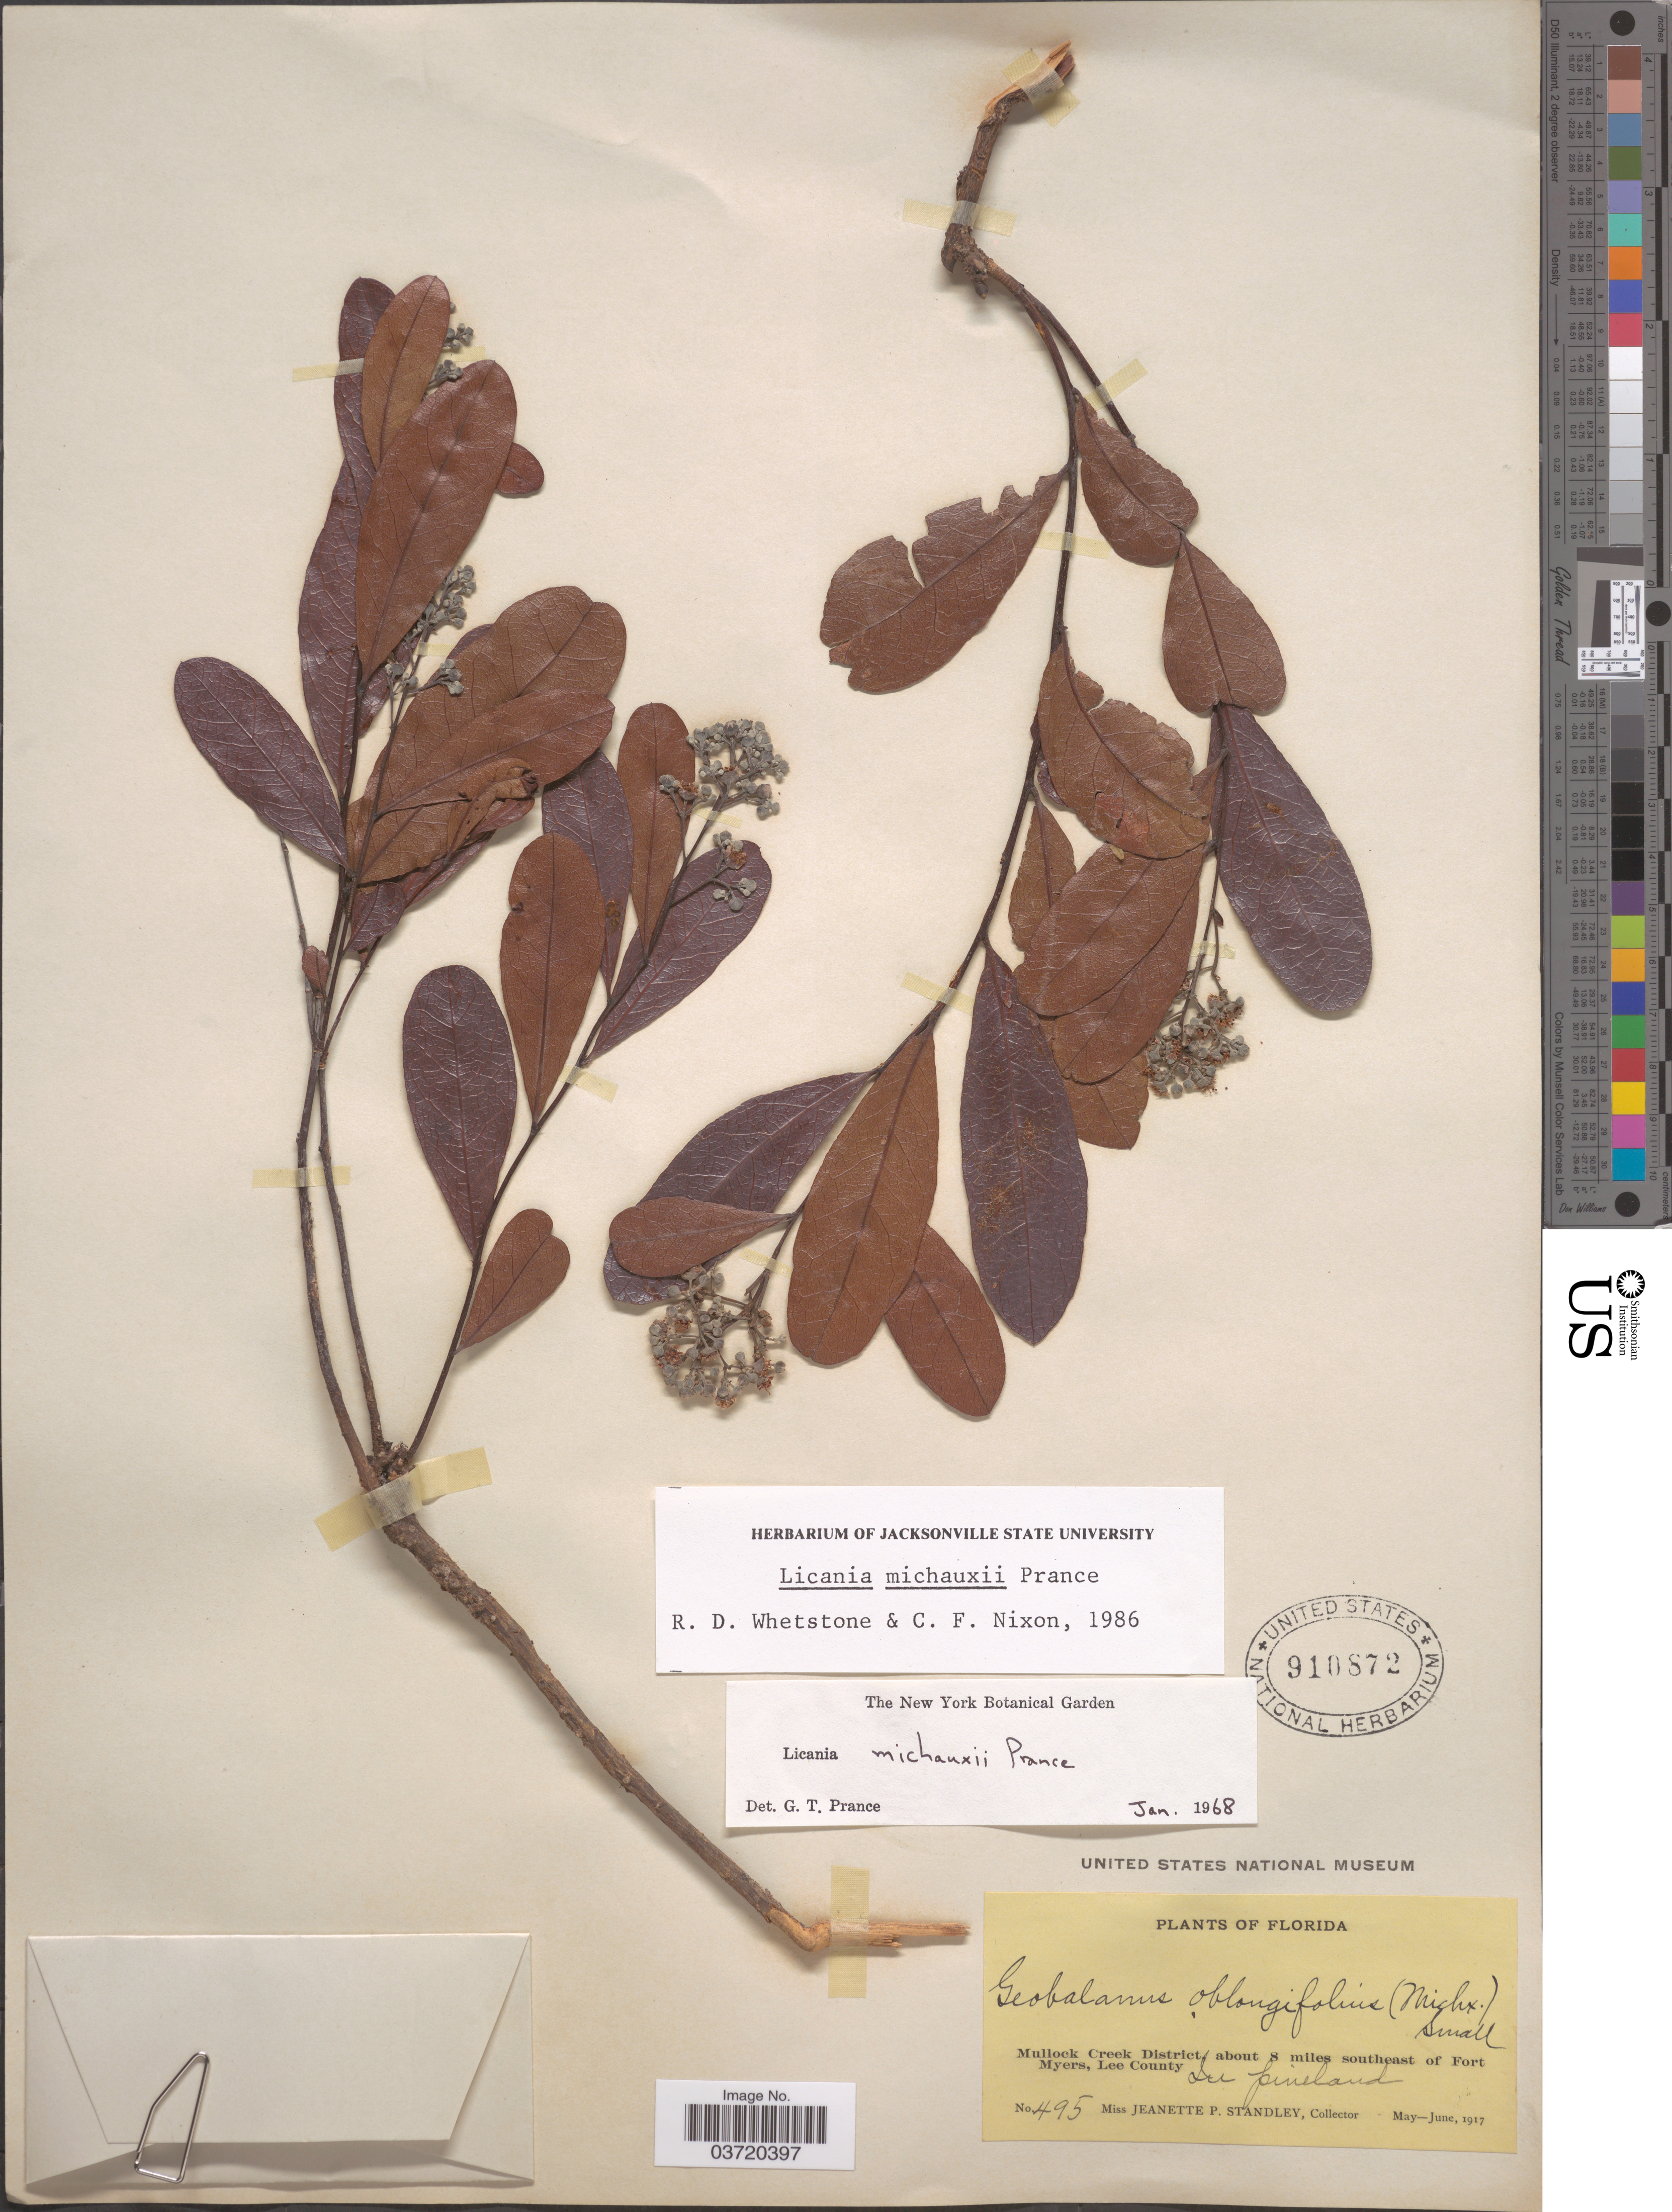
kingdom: Plantae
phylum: Tracheophyta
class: Magnoliopsida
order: Malpighiales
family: Chrysobalanaceae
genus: Geobalanus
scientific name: Geobalanus oblongifolius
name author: (Michx.) Small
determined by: Strong, M. T., (US), Smithsonian Institution - National Museum of Natural History (UNITED STATES)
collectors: J. P. Standley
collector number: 495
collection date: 1917-05/1917-06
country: United States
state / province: Florida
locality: Mullock Creek District, about 8 miles southeast of Fort Myers, Lee County.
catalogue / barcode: US 910872